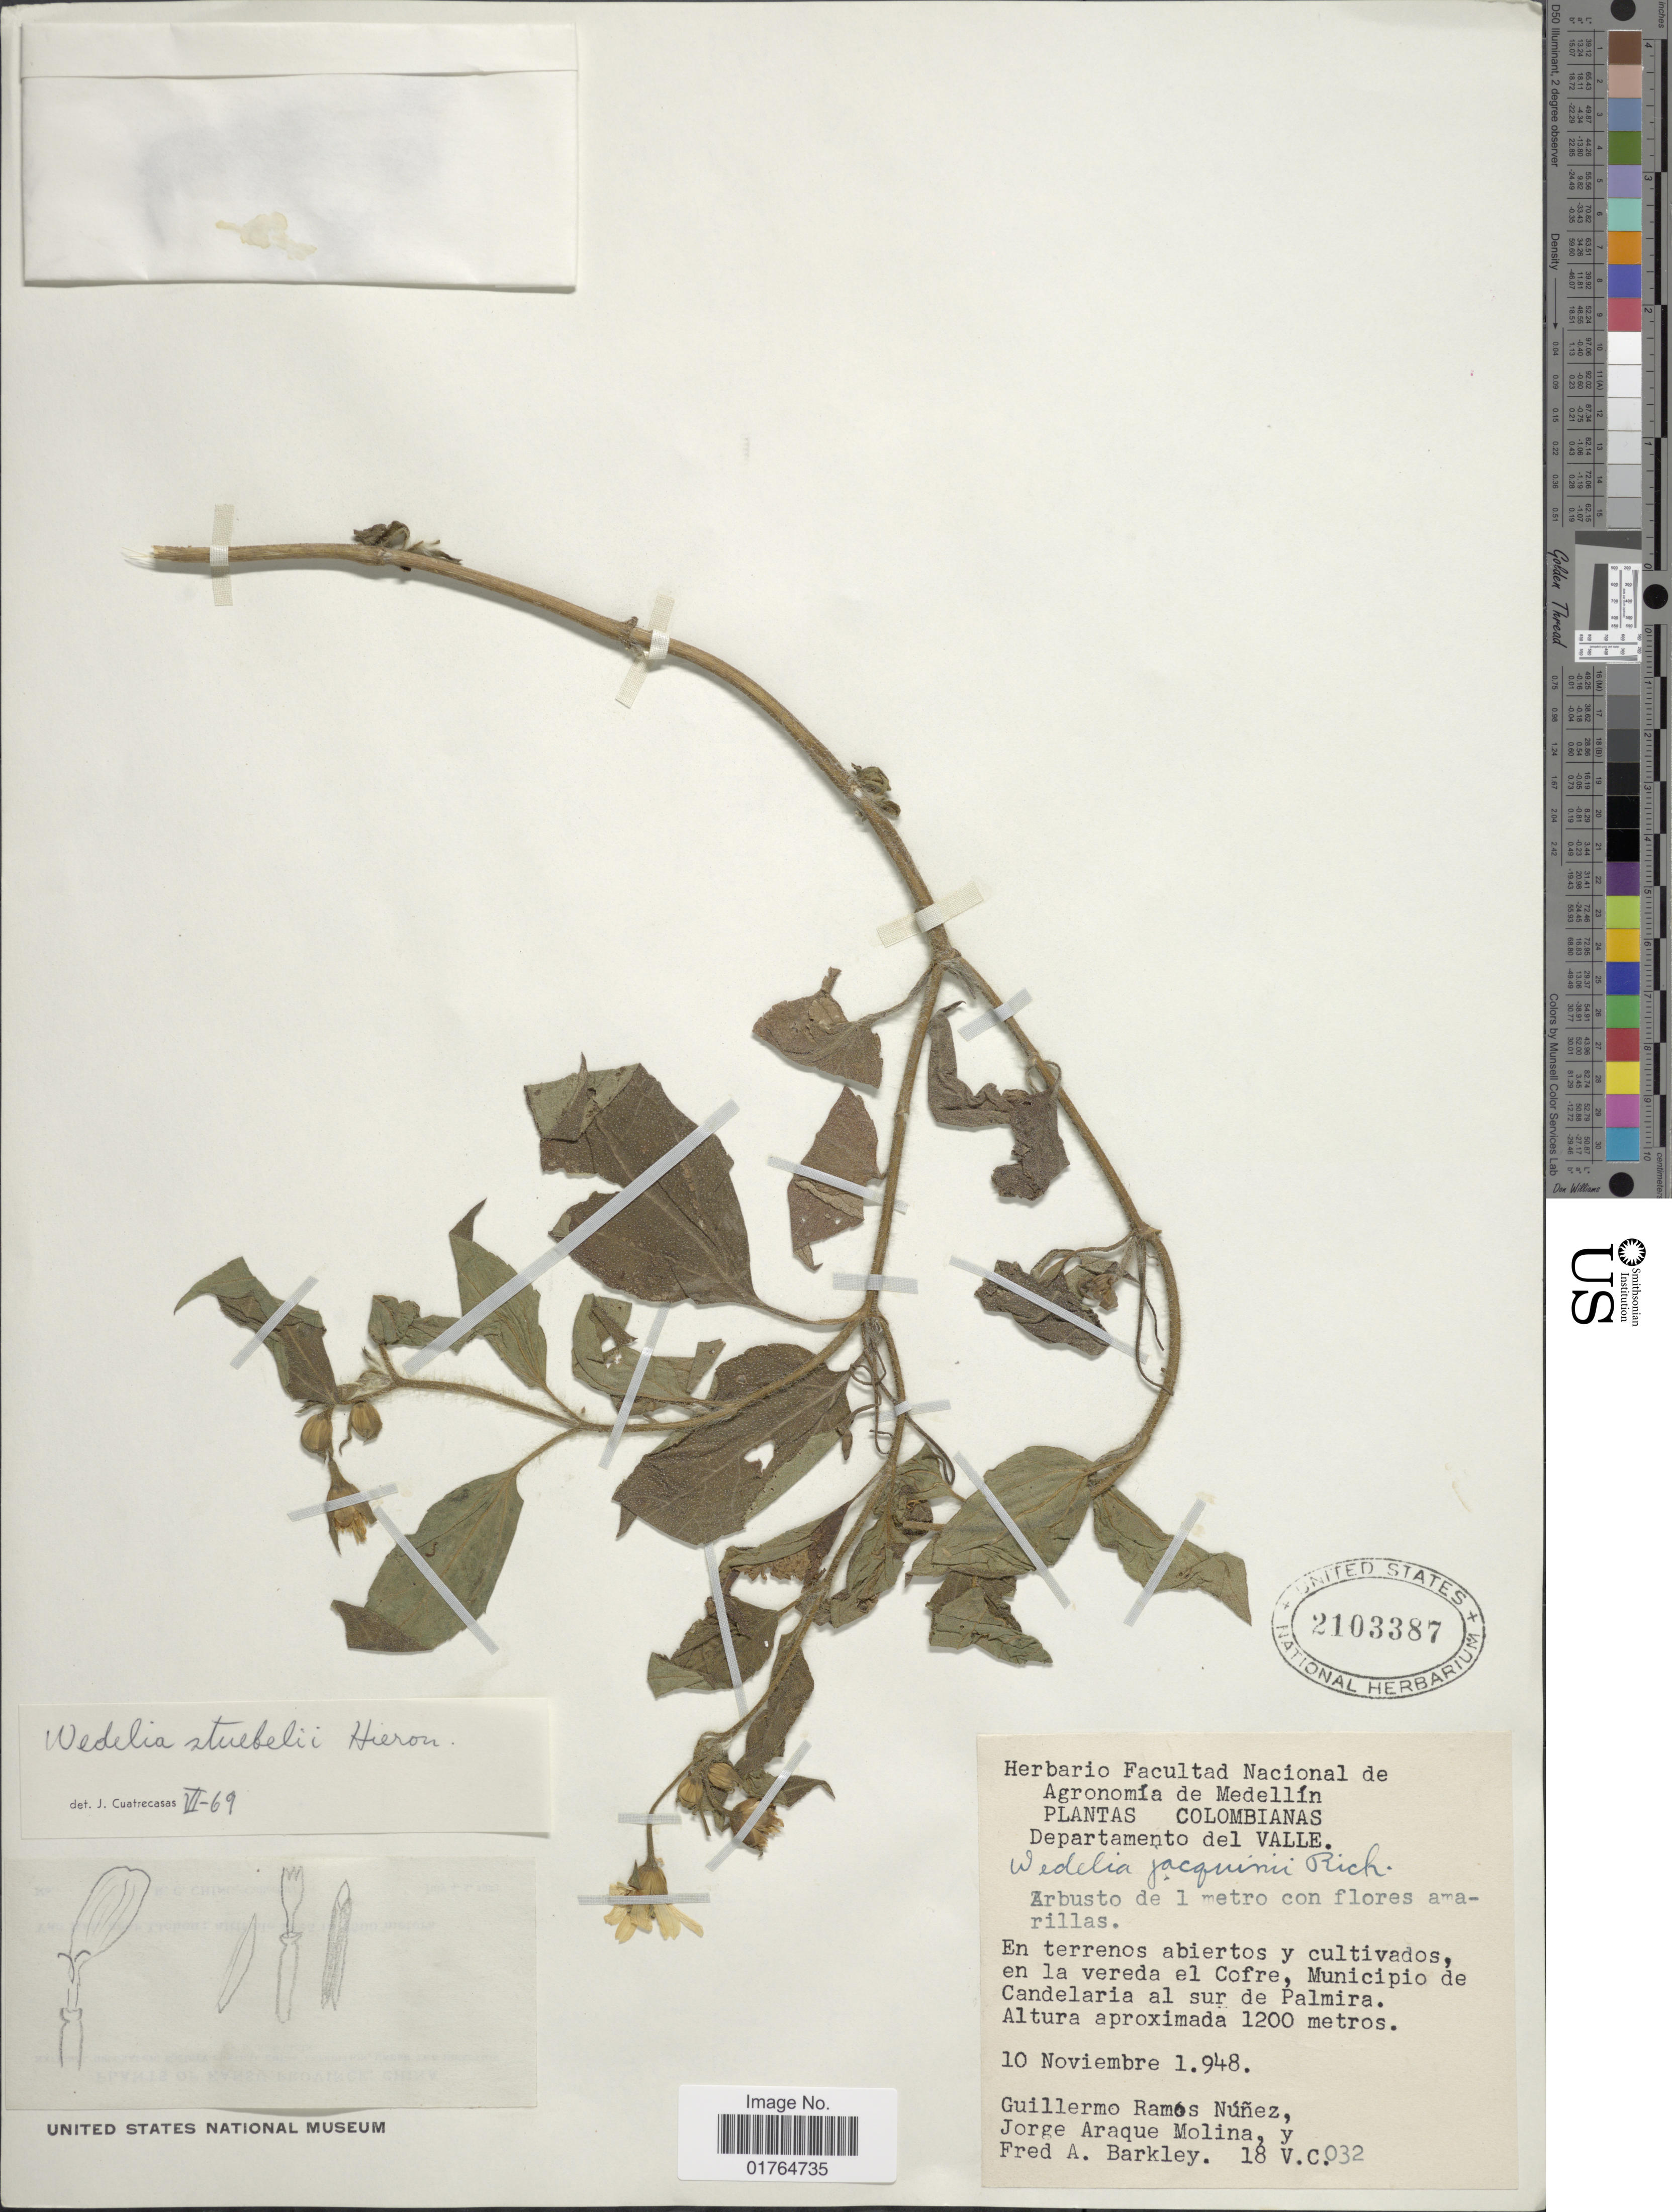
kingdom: Plantae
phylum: Tracheophyta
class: Magnoliopsida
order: Asterales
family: Asteraceae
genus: Wedelia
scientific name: Wedelia stubelii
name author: Hieron.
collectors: G. Nuñez, J. A. Molina & F. A. Barkley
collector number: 18V.C.032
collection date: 1948-11-10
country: Colombia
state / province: Valle del Cauca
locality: Departamento del Valle, en la vereda el Cofre, Municipio de Candelaria al sur de Palmira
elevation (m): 1200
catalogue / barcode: US 2103387